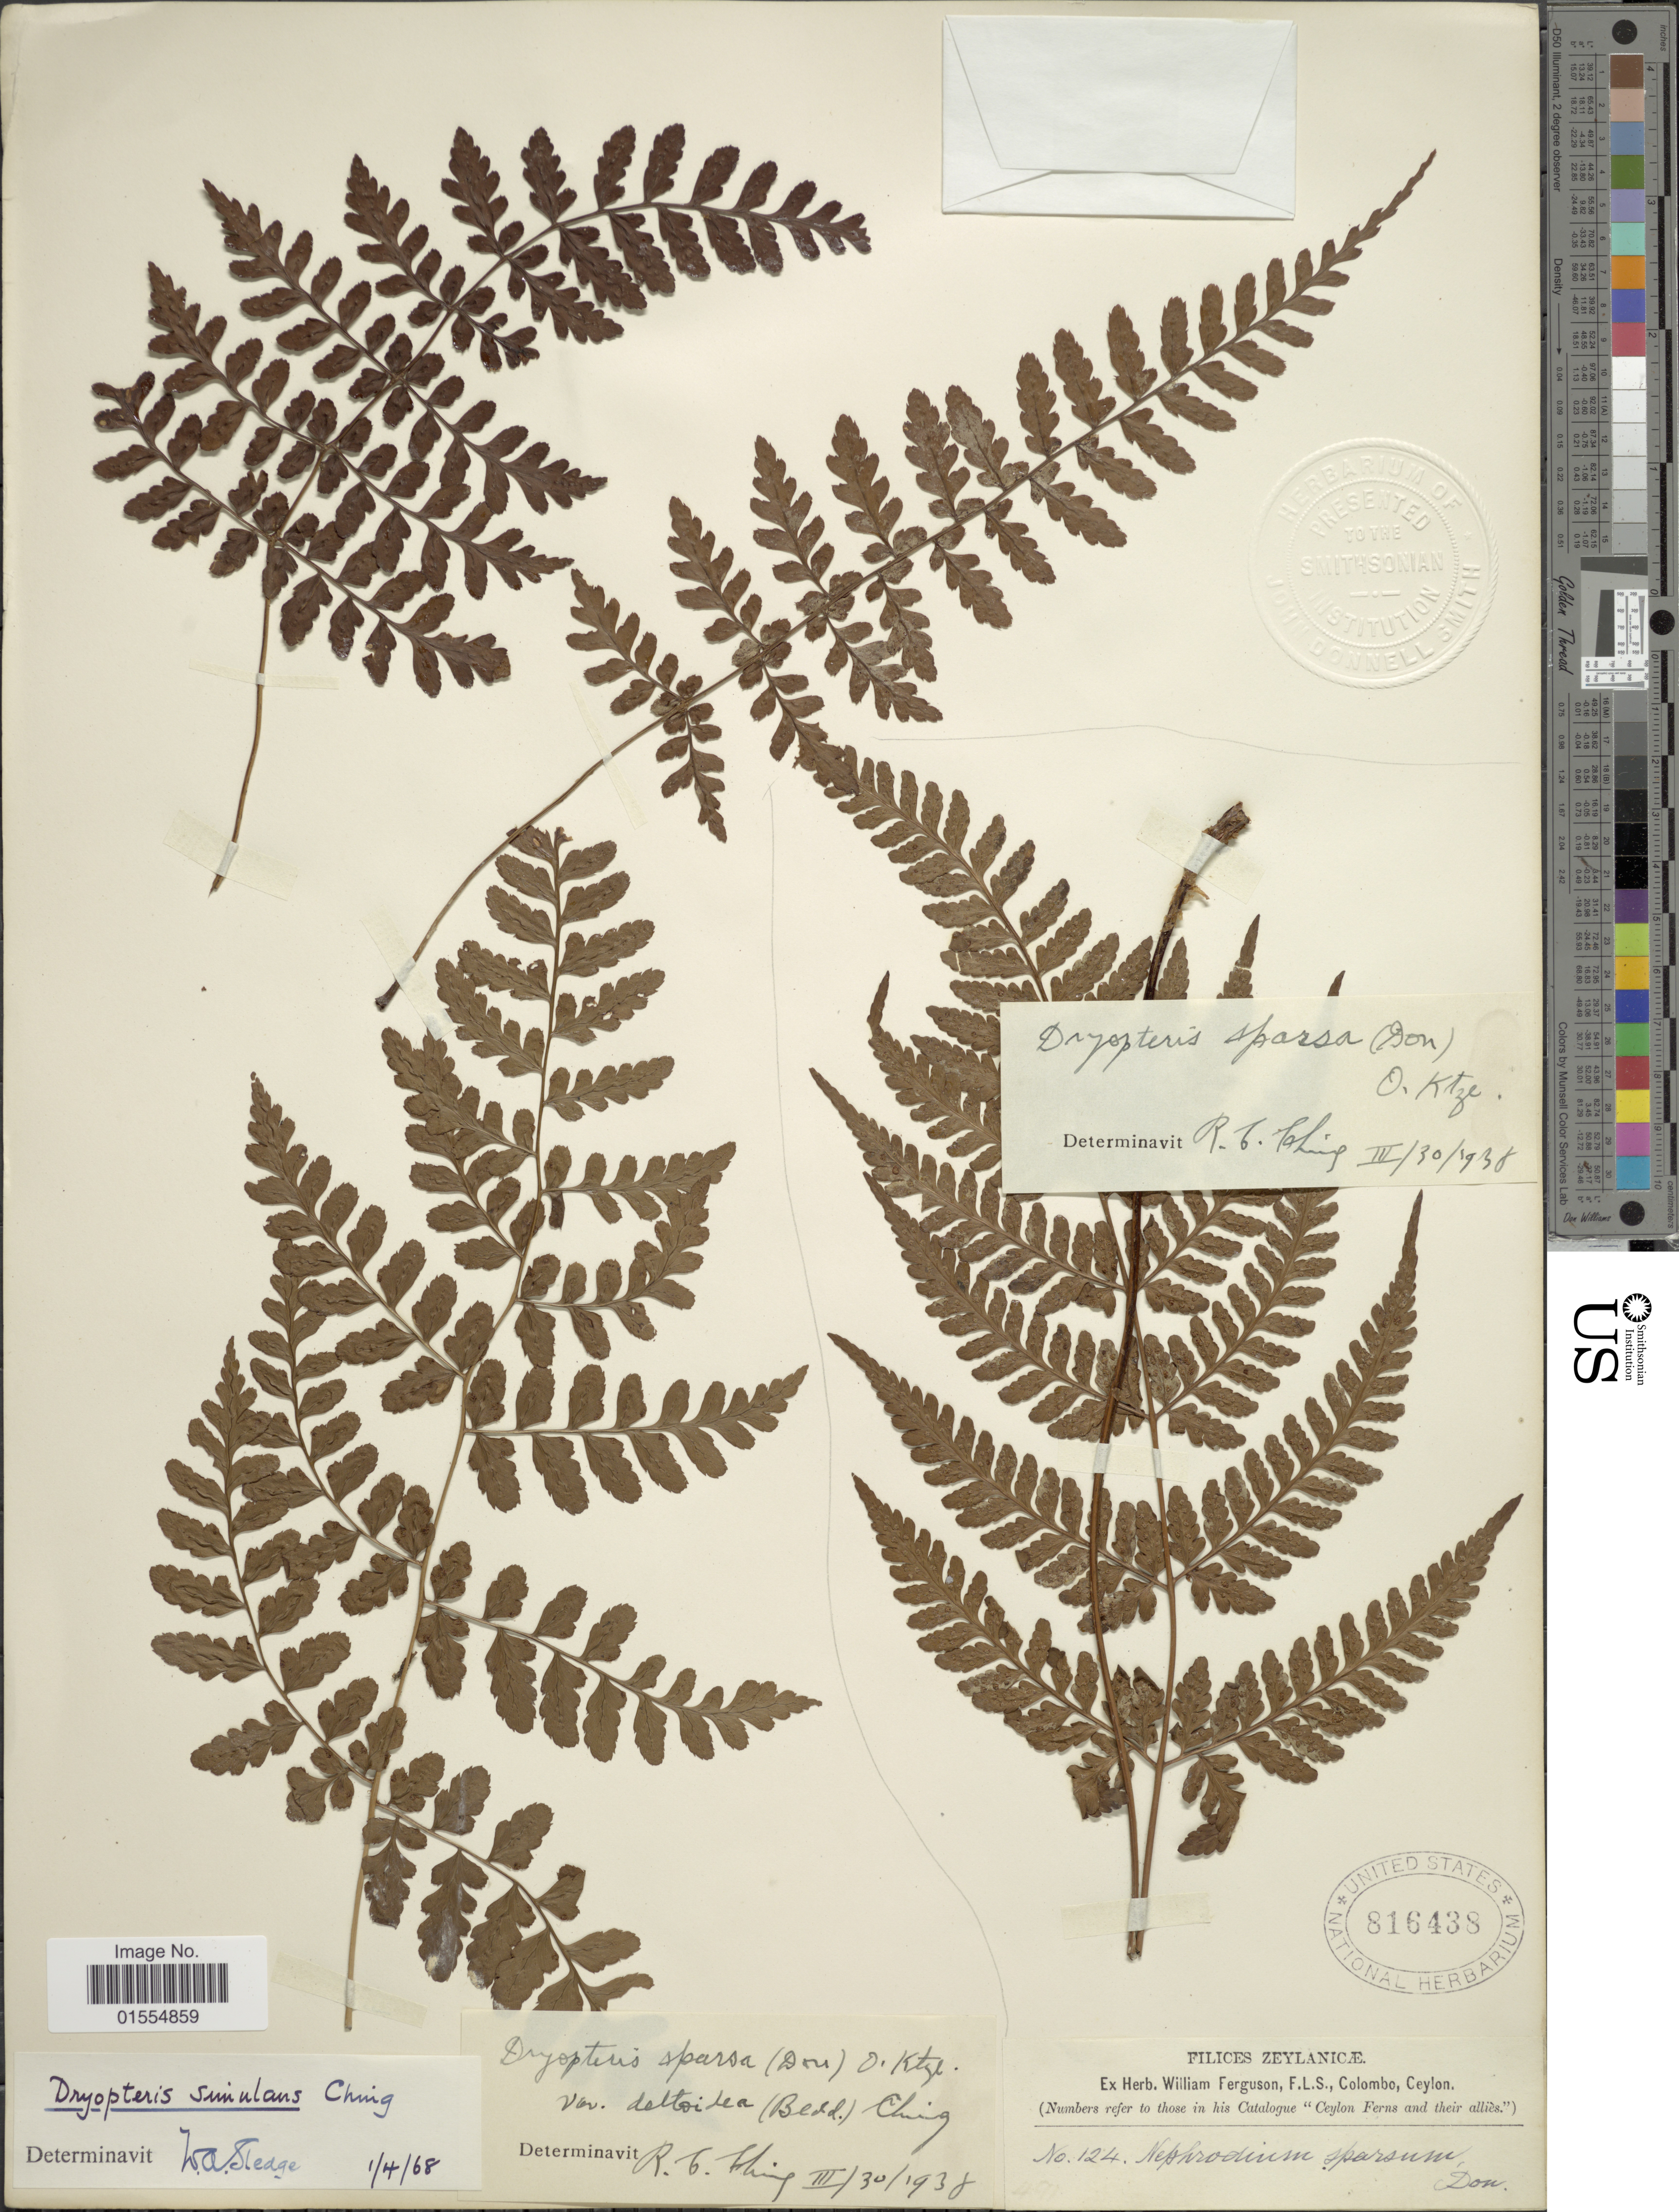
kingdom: Plantae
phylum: Tracheophyta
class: Polypodiopsida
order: Polypodiales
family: Dryopteridaceae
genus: Dryopteris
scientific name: Dryopteris simulans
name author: Kuntze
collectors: ex herb. W. Ferguson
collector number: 124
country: Sri Lanka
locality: Zeylanicae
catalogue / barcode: US 816438